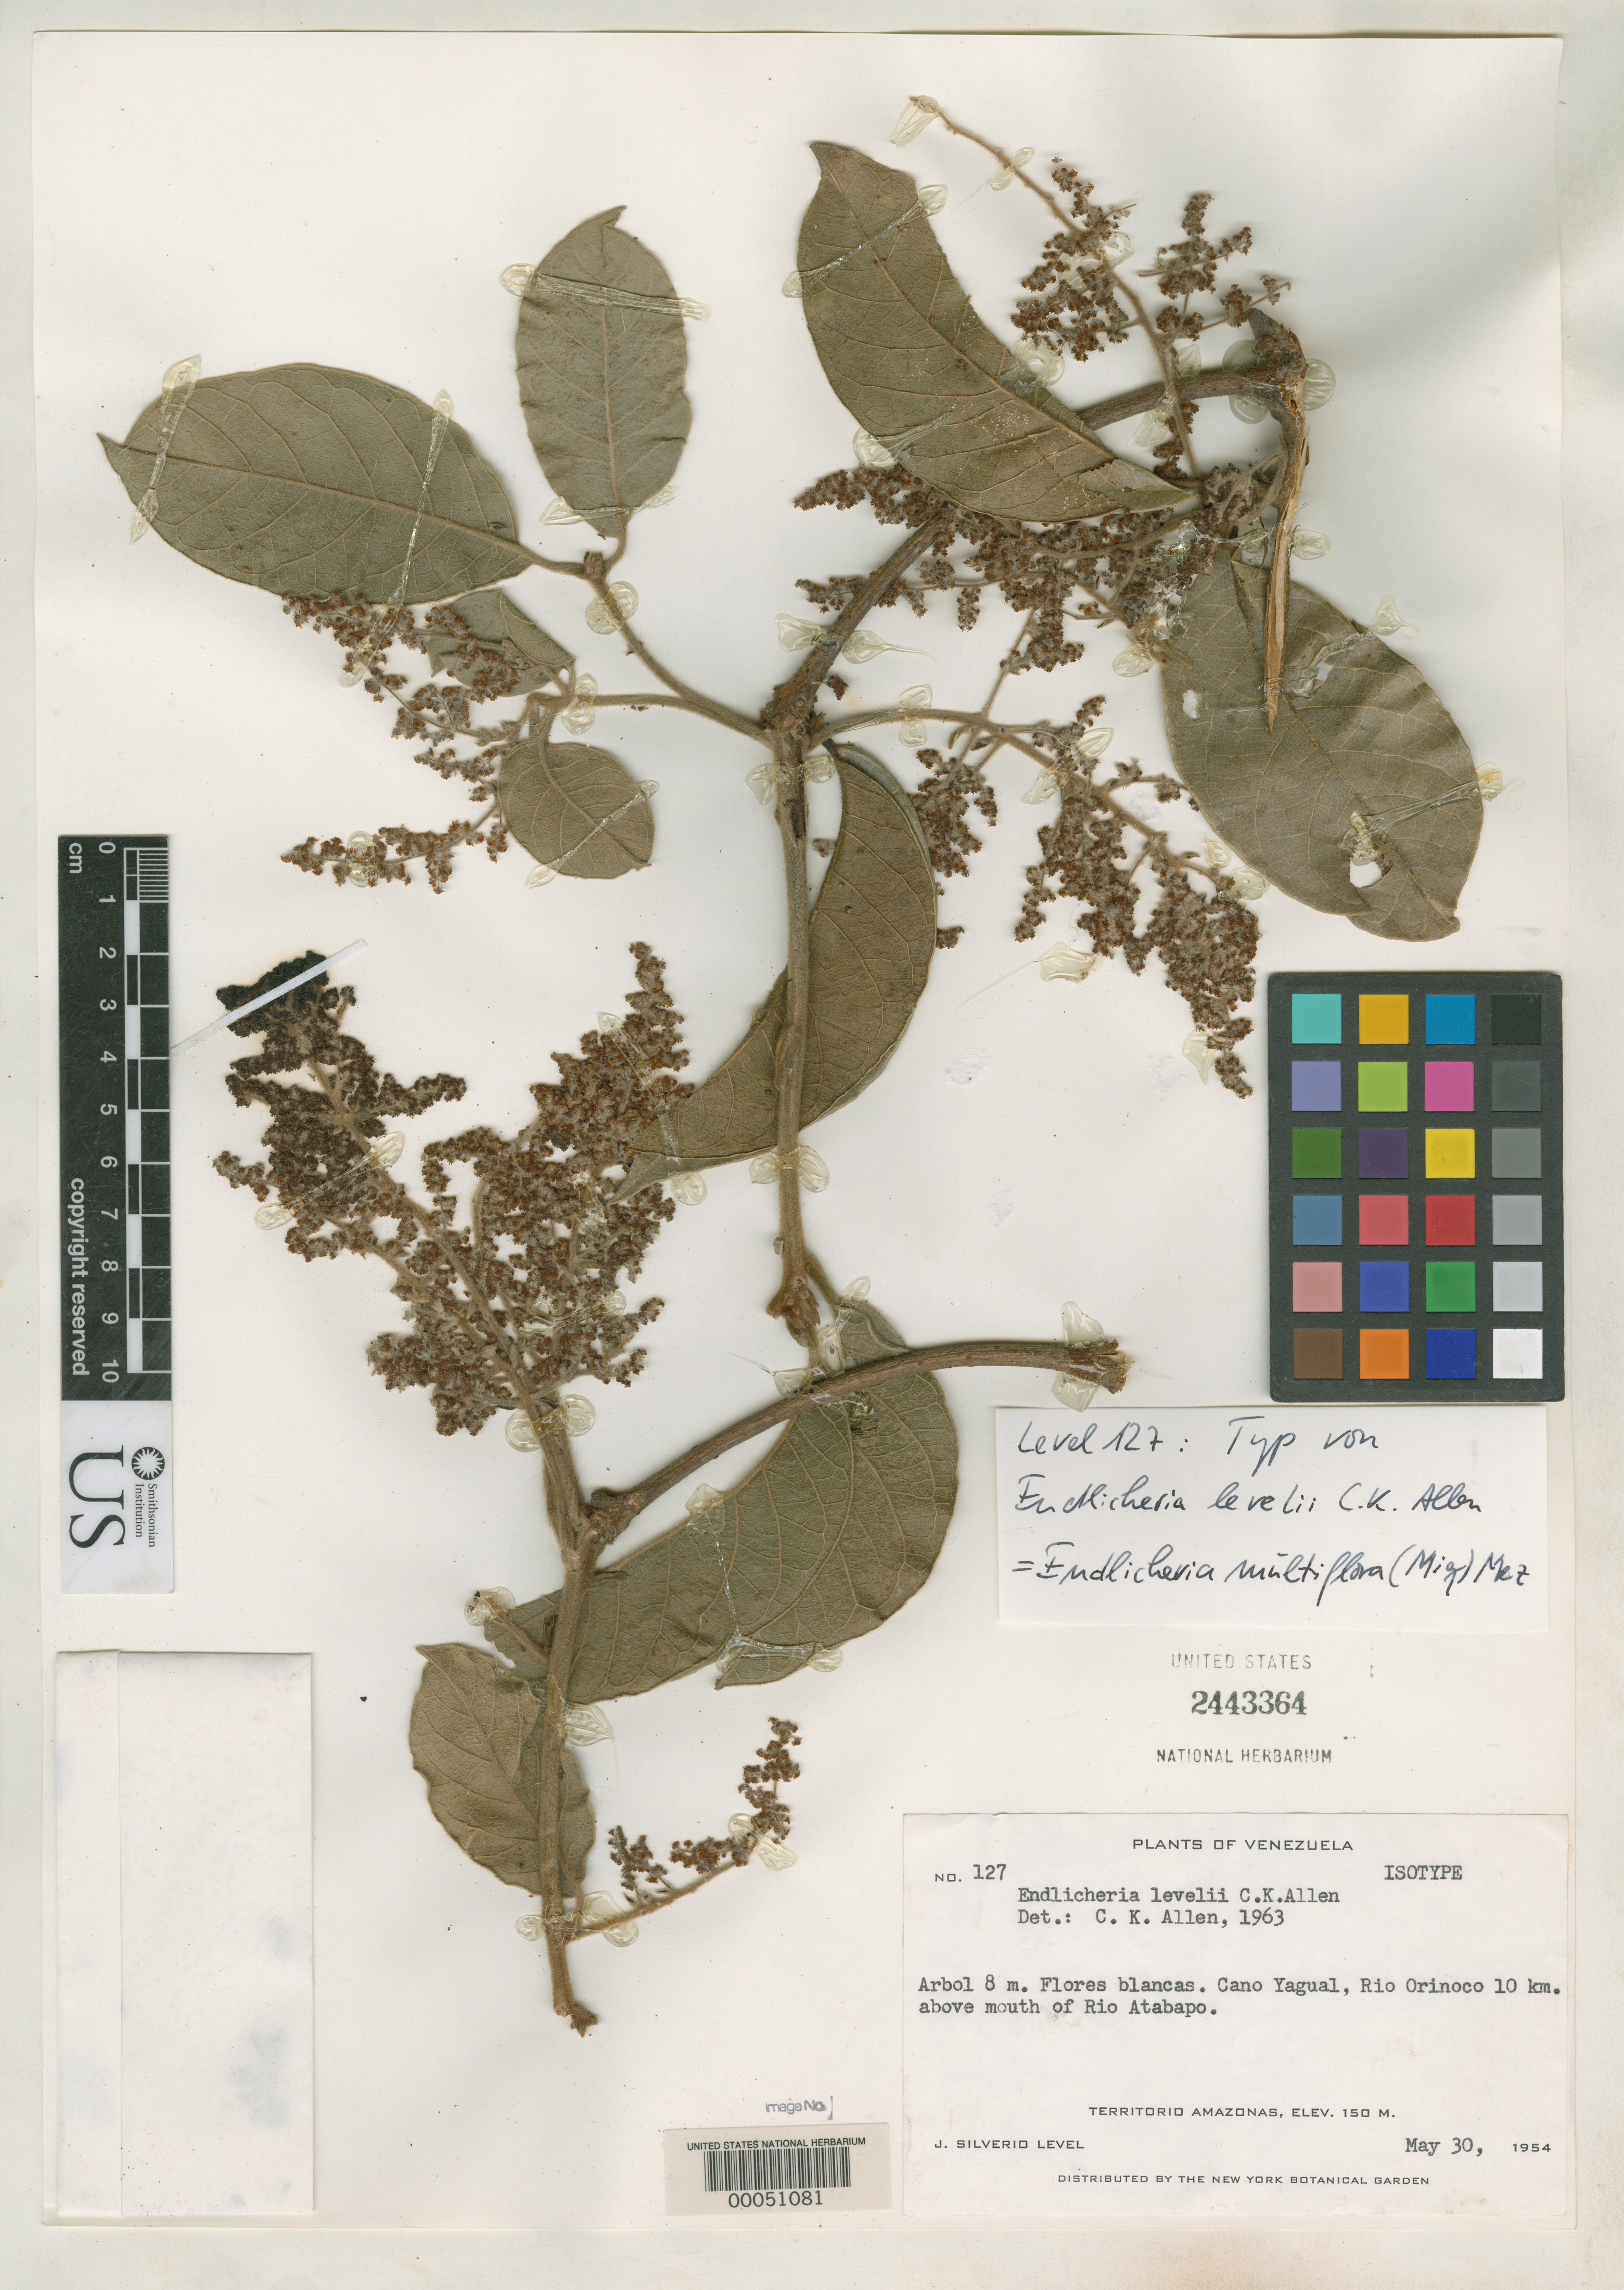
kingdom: Plantae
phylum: Tracheophyta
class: Magnoliopsida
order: Laurales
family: Lauraceae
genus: Endlicheria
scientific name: Endlicheria levelii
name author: C.K. Allen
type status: Isotype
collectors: J. Level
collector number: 127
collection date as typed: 30 May 1954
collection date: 1954-05-30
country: Venezuela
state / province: Amazonas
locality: Cano Yagual.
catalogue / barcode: US 2443364